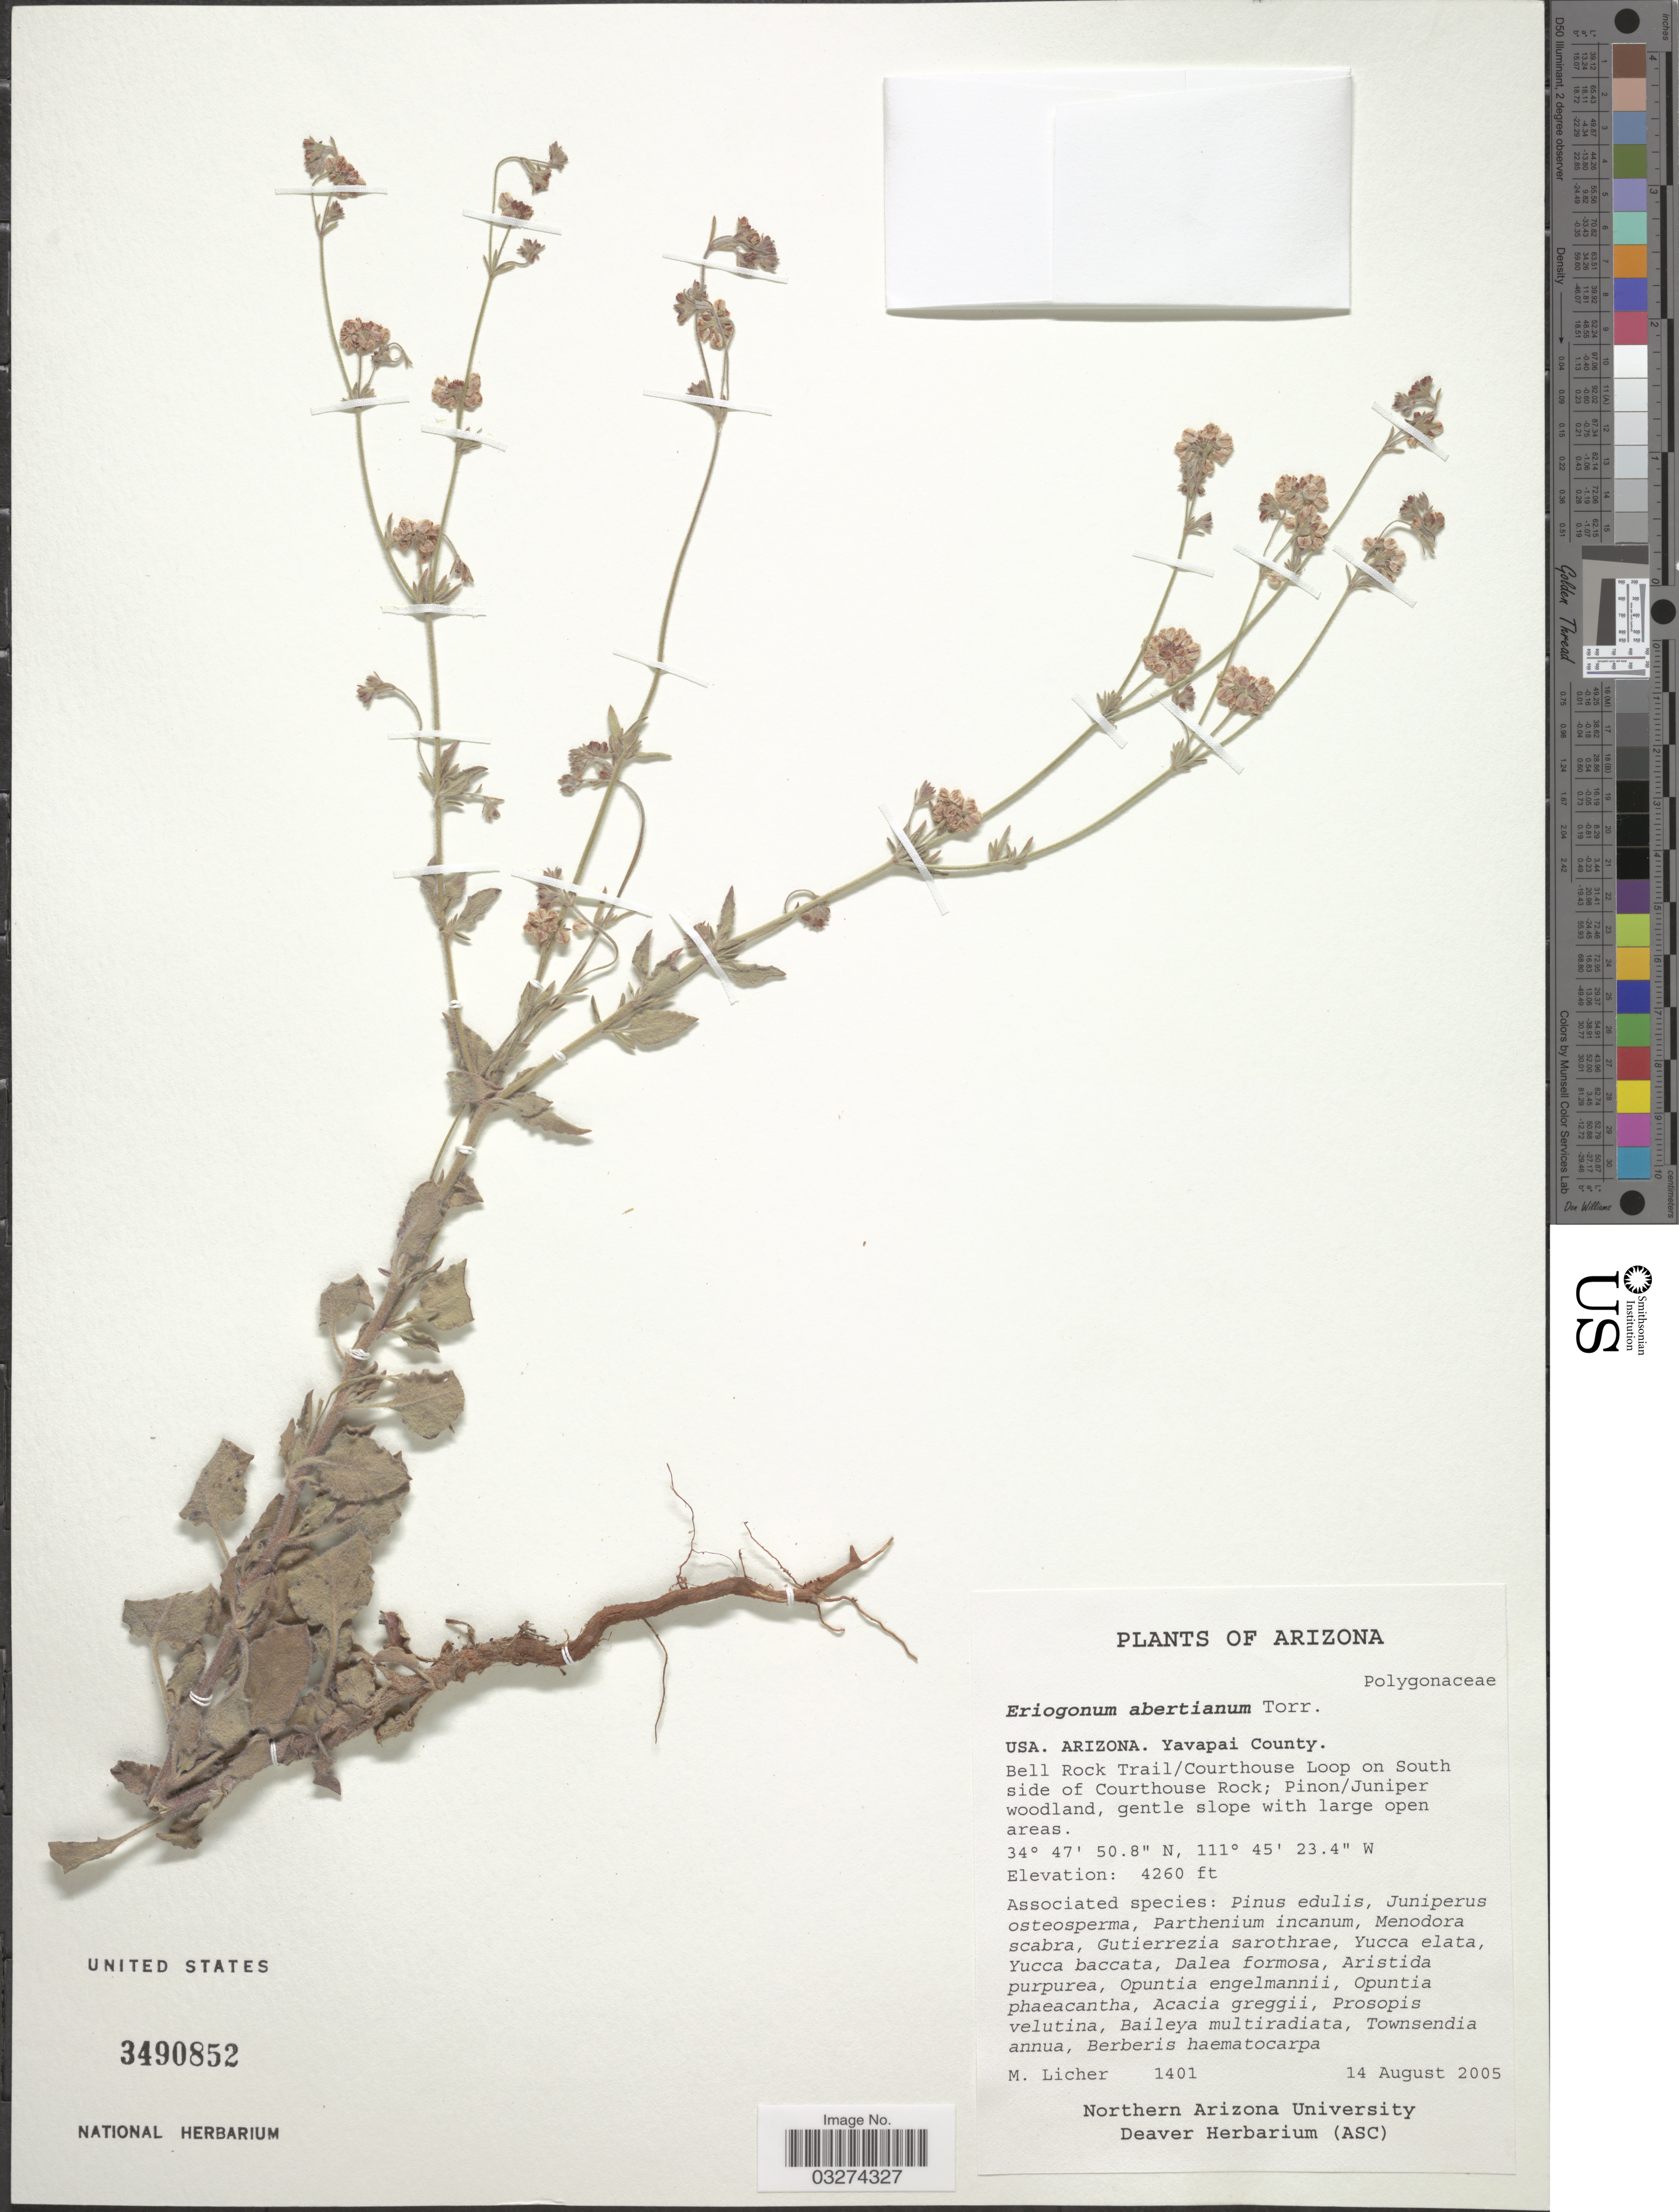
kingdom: Plantae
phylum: Tracheophyta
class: Magnoliopsida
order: Caryophyllales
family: Polygonaceae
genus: Eriogonum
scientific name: Eriogonum abertianum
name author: Torr.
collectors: M. Licher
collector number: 1401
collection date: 2005-08-14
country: United States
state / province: Arizona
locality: Yavapai County, Bell Rock Trail/Courthouse Loop on South side of Courthouse Rock.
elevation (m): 1298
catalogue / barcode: US 3490852